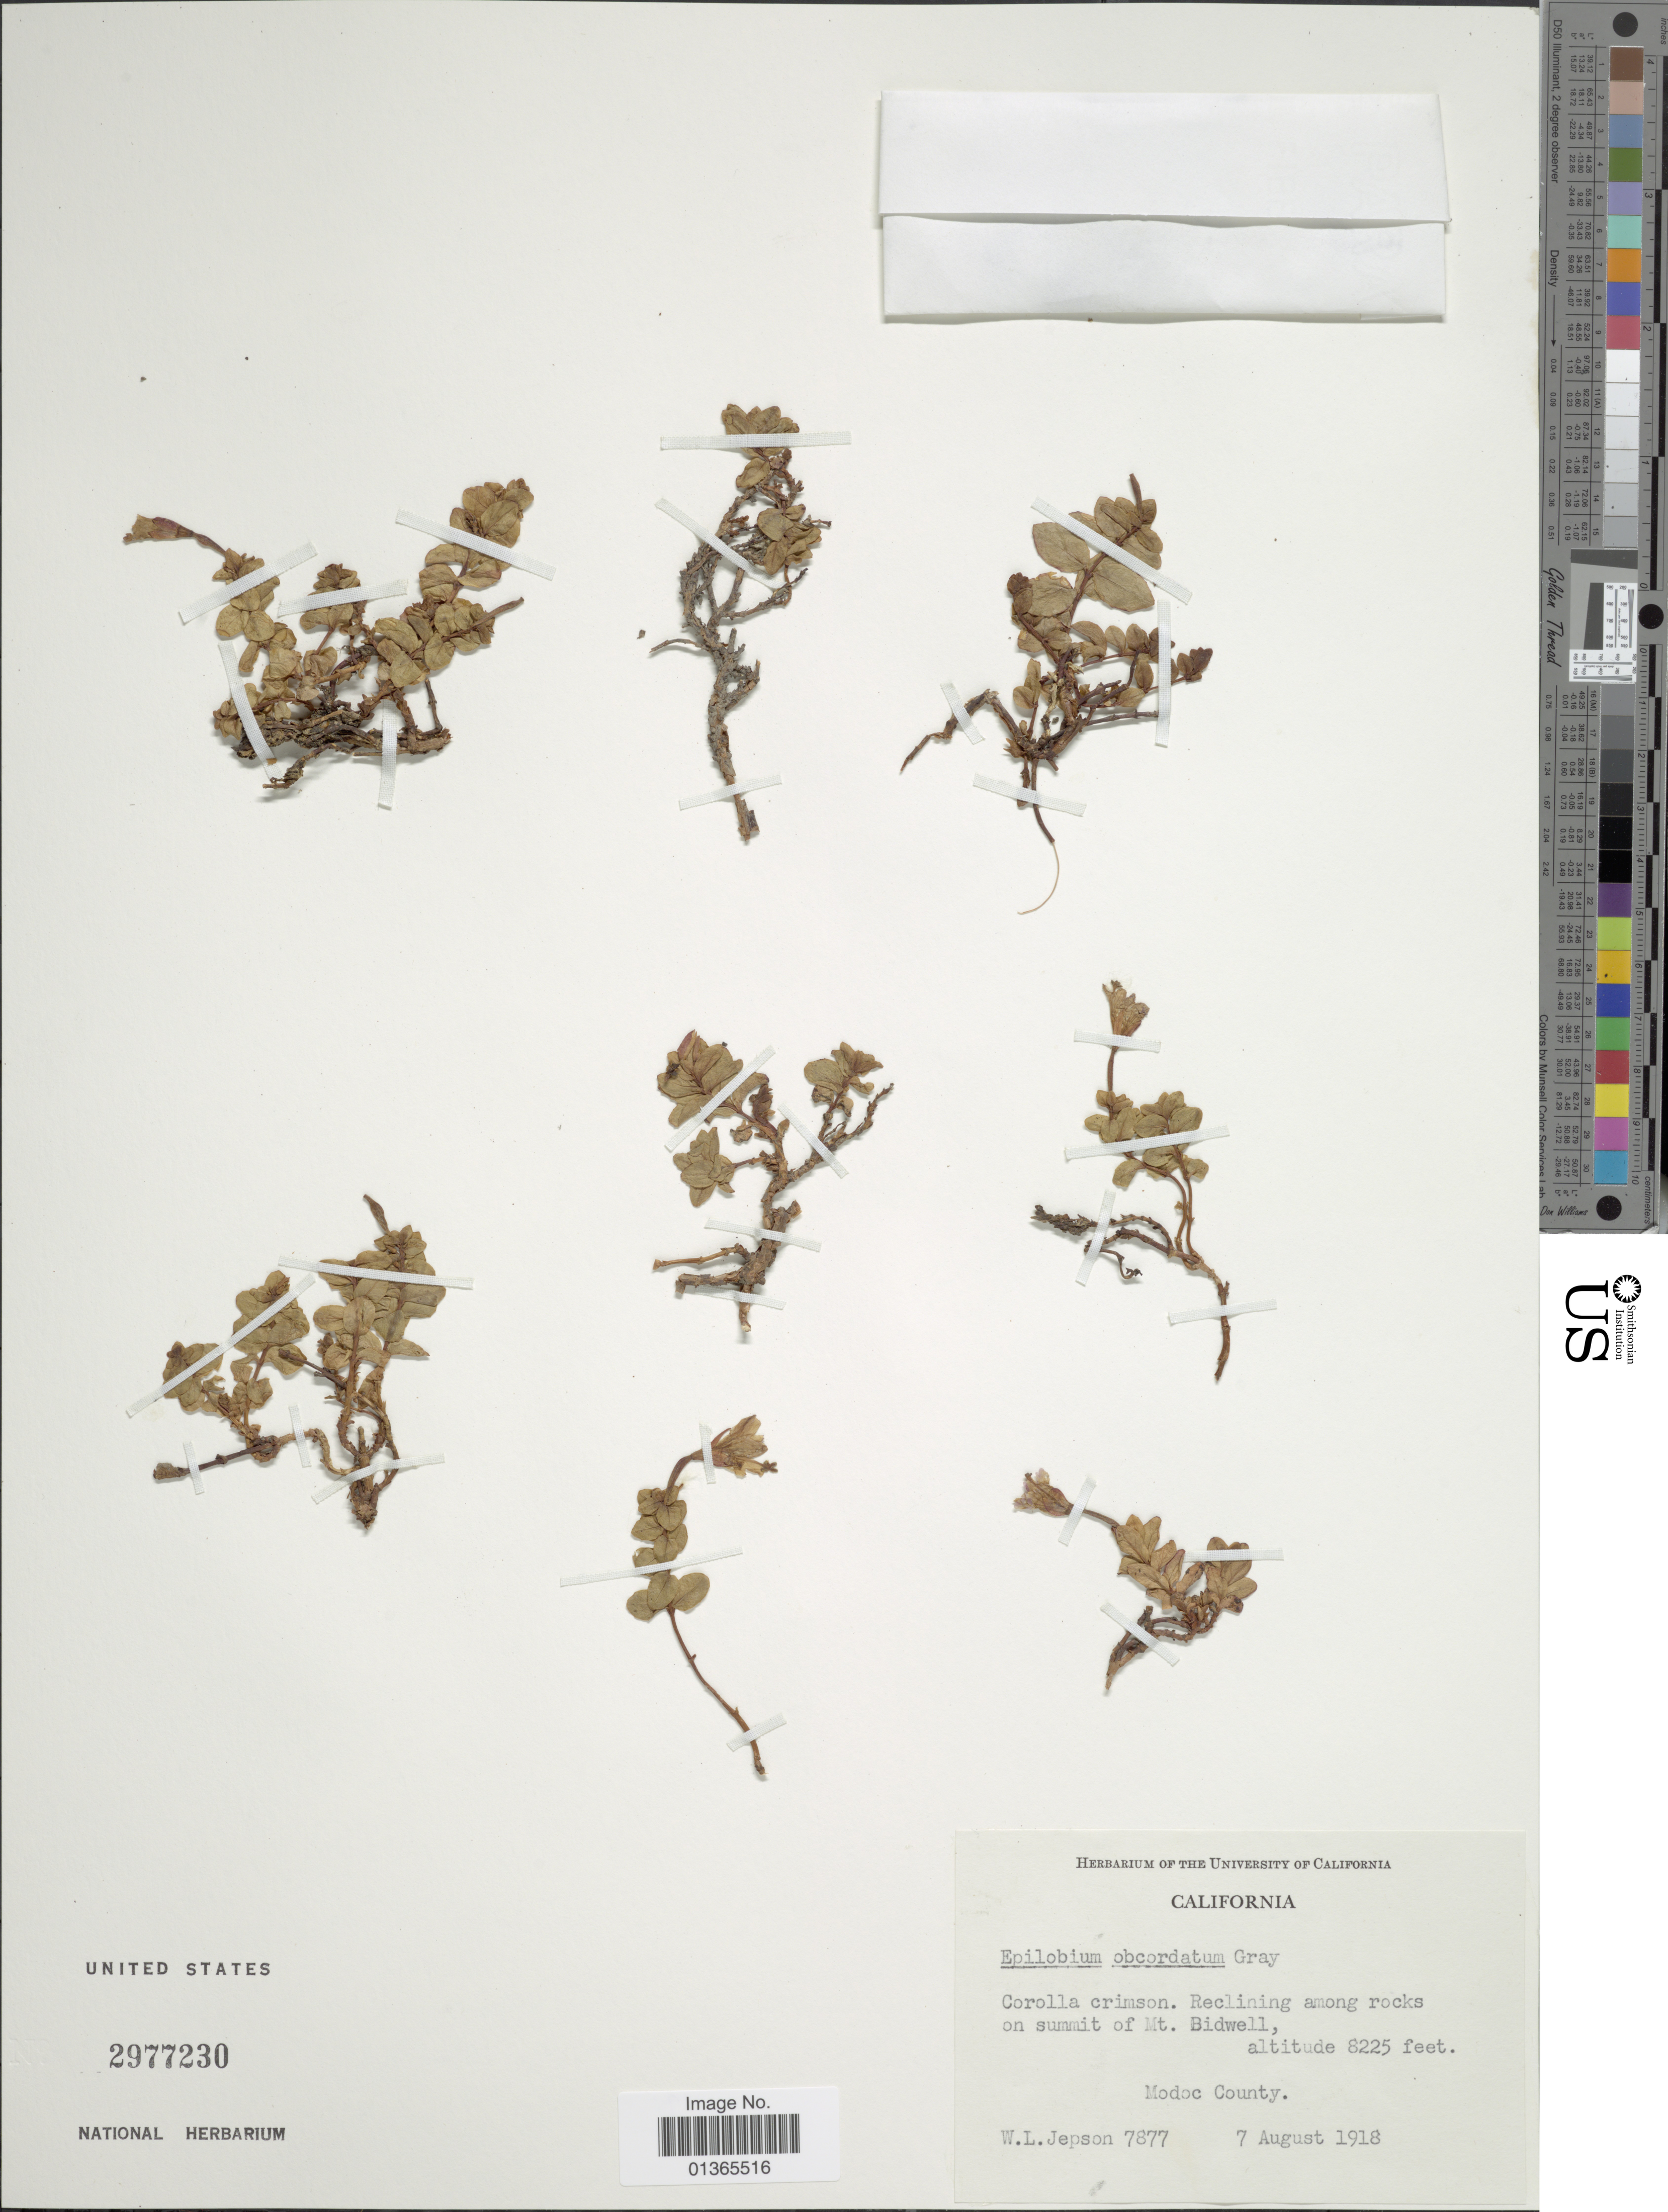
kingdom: Plantae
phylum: Tracheophyta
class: Magnoliopsida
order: Myrtales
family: Onagraceae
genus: Epilobium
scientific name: Epilobium obcordatum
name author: A. Gray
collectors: W. L. Jepson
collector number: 7877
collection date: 1918-08-07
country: United States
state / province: California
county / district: Modoc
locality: Corolla crimson. Reclining among rocks on summit of Mt. Bidwell. Modoc County.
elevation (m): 2507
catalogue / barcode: US 2977230